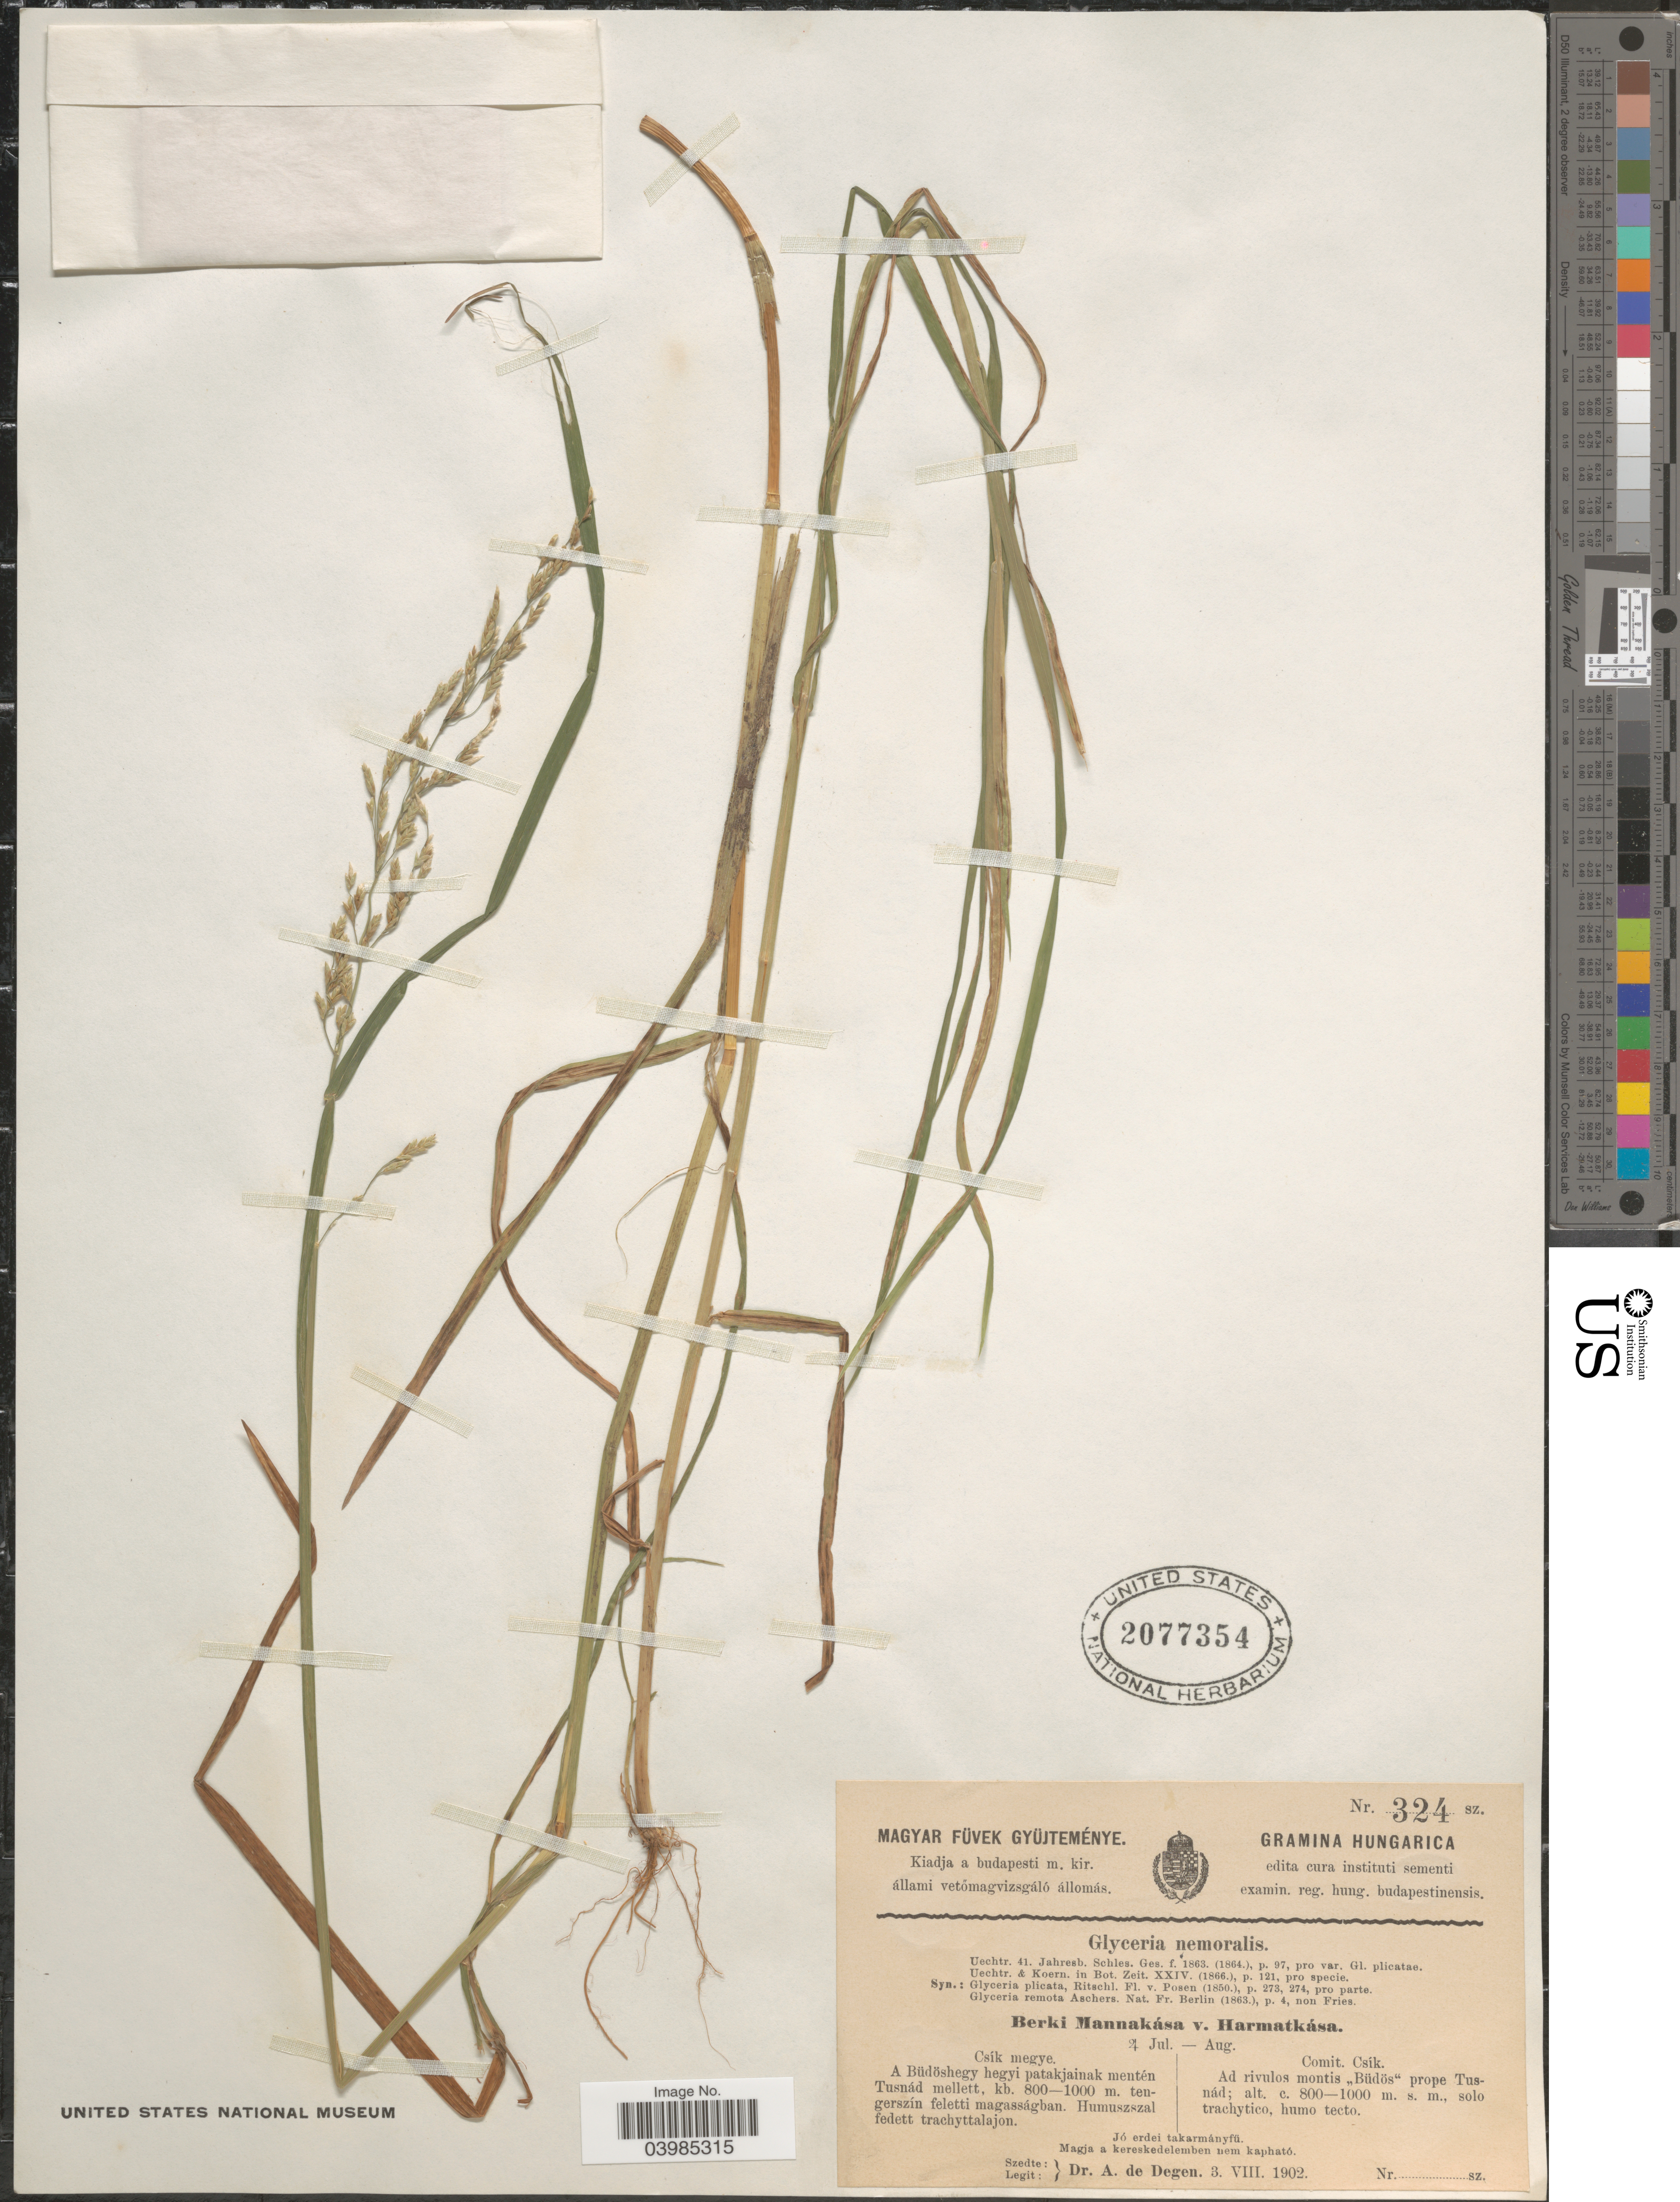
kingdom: Plantae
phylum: Tracheophyta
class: Liliopsida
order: Poales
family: Poaceae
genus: Glyceria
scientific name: Glyceria nemoralis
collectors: A. Degen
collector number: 324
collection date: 1902-08-03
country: Hungary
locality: Csík megye. A Büdöshegy hegyi patakjainak mentén Tusnád mellet, kb. 800-1000 m. tengerszín feletti magasságban. Humuszszal fedett trachyttalajon. Comit. Csík. Ad rivulos montis "Büdös" prope Tusnád.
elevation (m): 800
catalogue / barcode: US 2077354